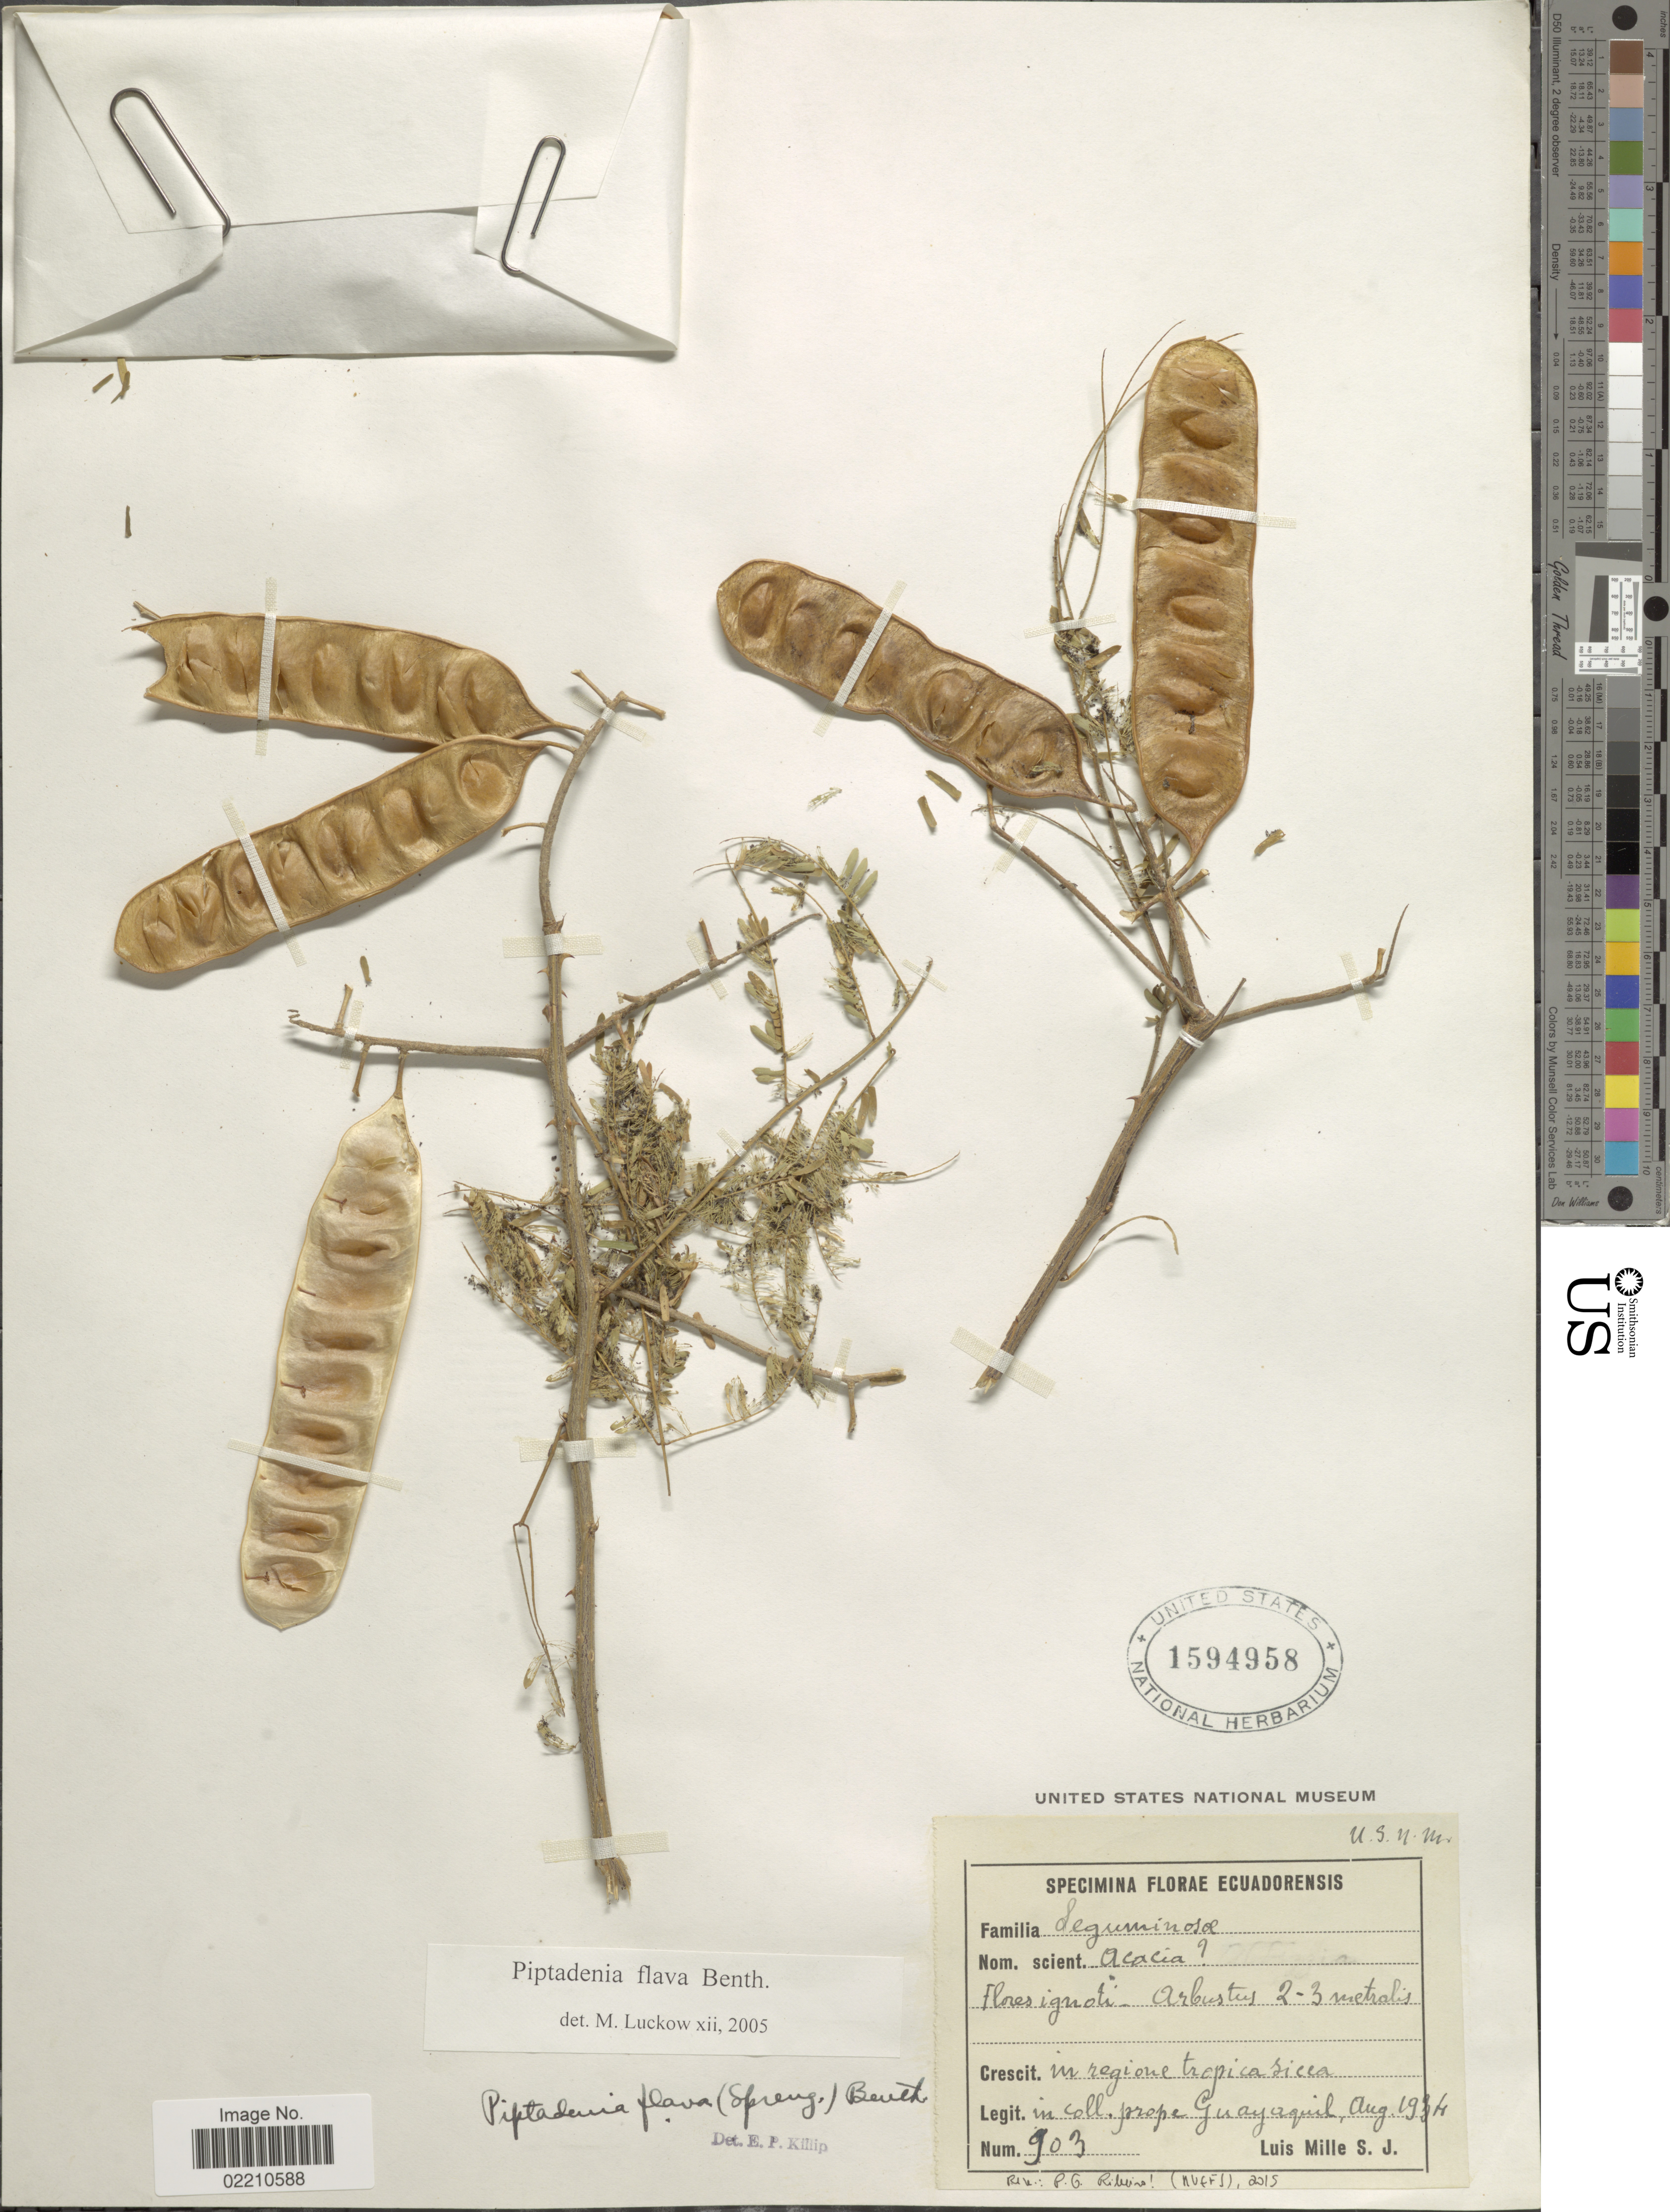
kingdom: Plantae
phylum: Tracheophyta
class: Magnoliopsida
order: Fabales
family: Fabaceae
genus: Piptadenia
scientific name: Piptadenia flava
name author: (DC.) Benth.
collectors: L. Mille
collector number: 903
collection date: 1934-08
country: Ecuador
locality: Prope Guayaquil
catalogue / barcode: US 1594958